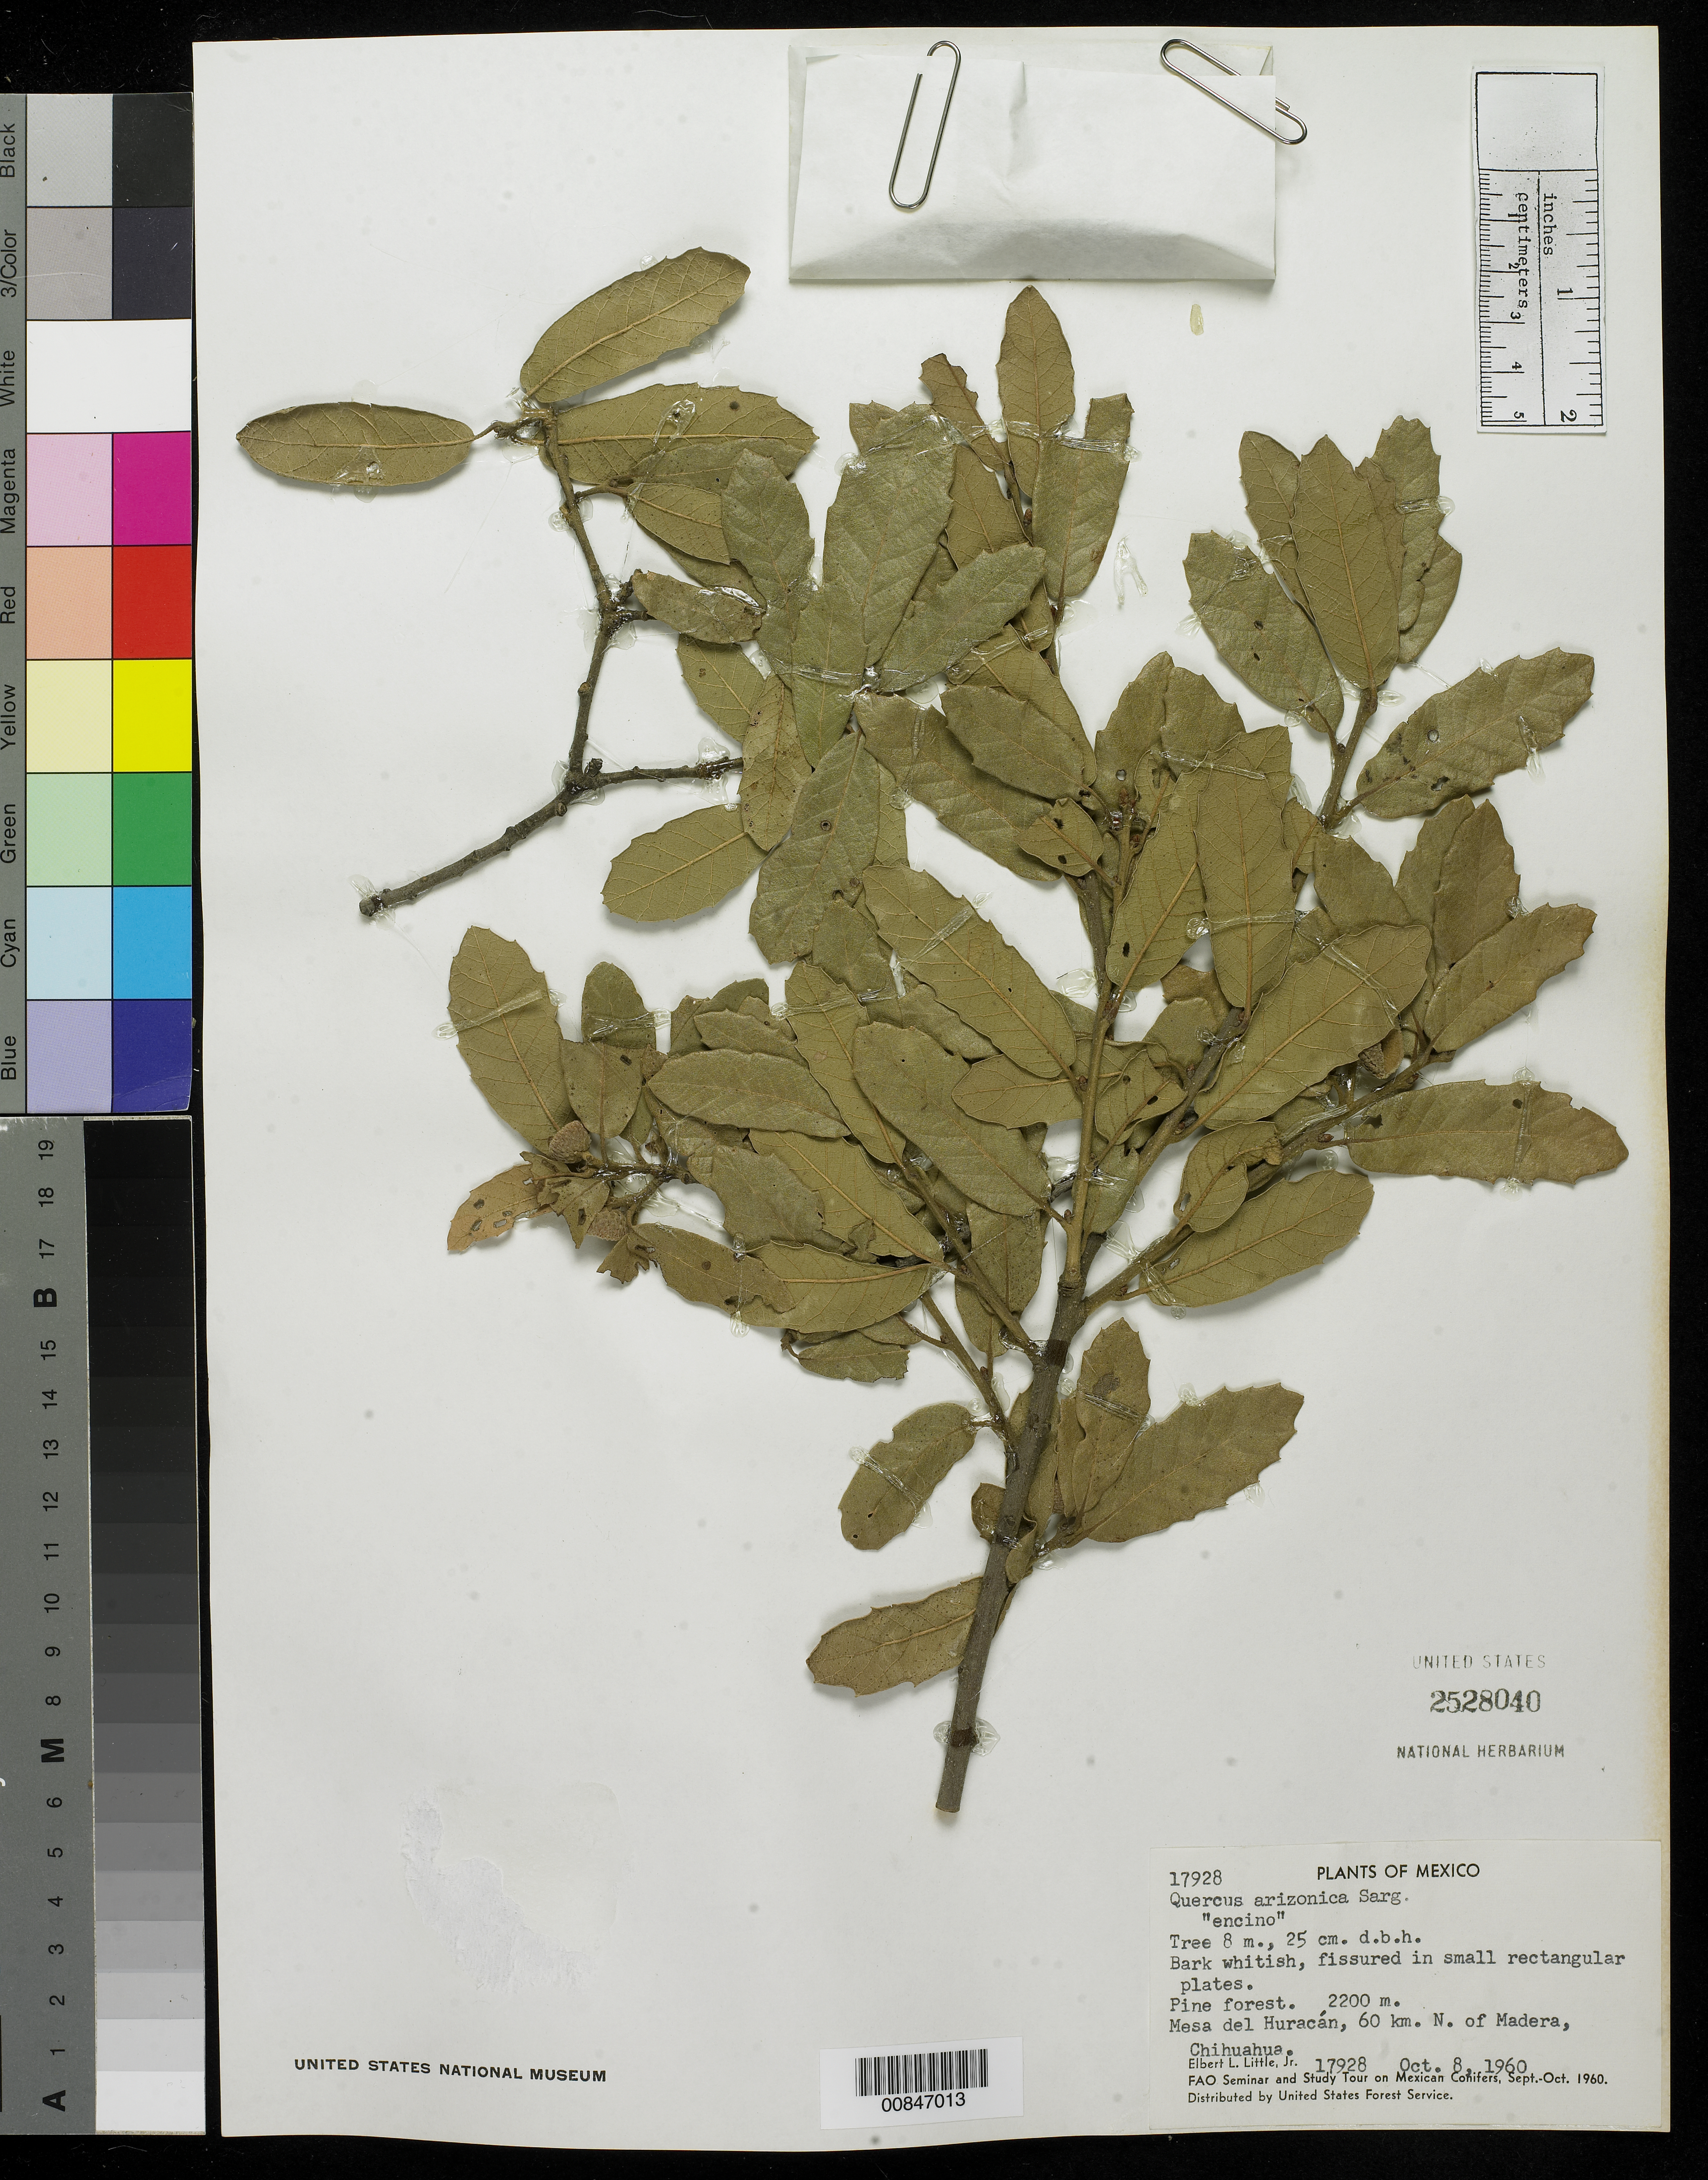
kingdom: Plantae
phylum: Tracheophyta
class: Magnoliopsida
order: Fagales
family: Fagaceae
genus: Quercus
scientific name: Quercus arizonica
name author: Sarg.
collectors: E. L. Little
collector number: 17928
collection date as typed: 08 Oct 1960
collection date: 1960-10-08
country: Mexico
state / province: Chihuahua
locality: Mesa del Huracán, 60 km. N of Madera, Chihuahua.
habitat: Pine forest.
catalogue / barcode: US 2528040